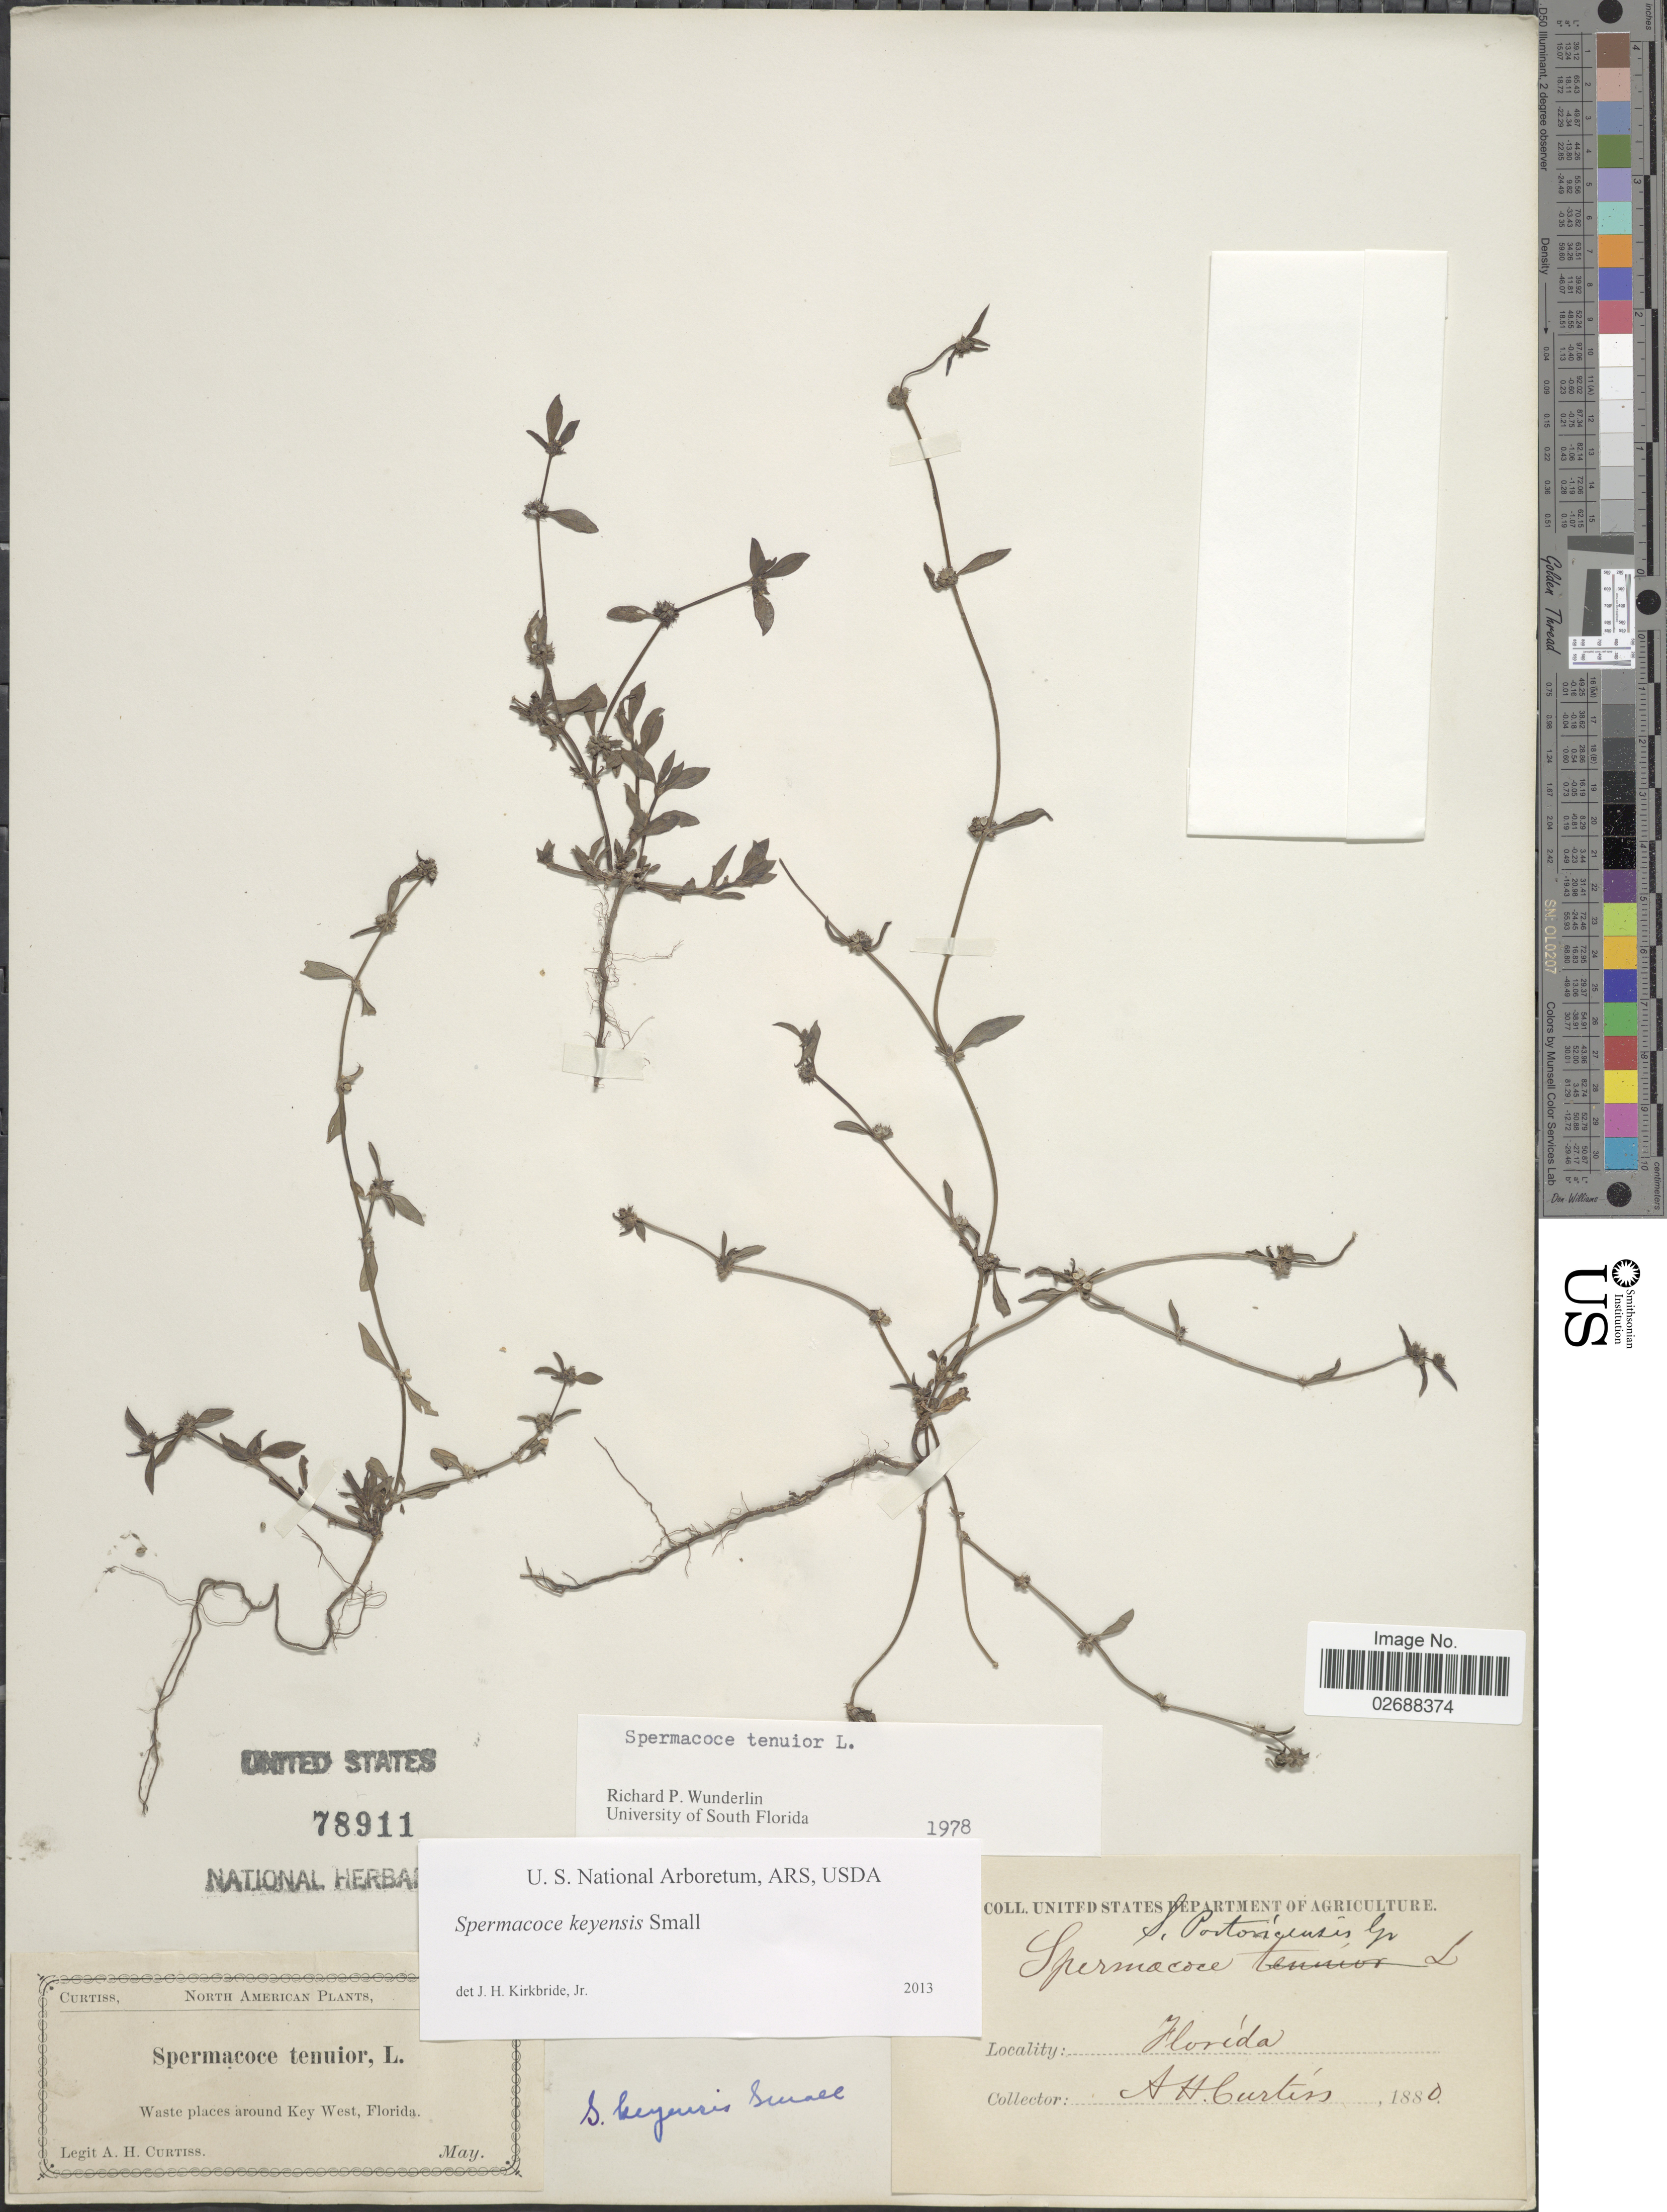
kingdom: Plantae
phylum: Tracheophyta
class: Magnoliopsida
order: Gentianales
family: Rubiaceae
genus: Spermacoce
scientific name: Spermacoce keyensis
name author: Small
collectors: A. H. Curtiss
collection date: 1880-05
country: United States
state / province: Florida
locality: Around Key West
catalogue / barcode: US 78911